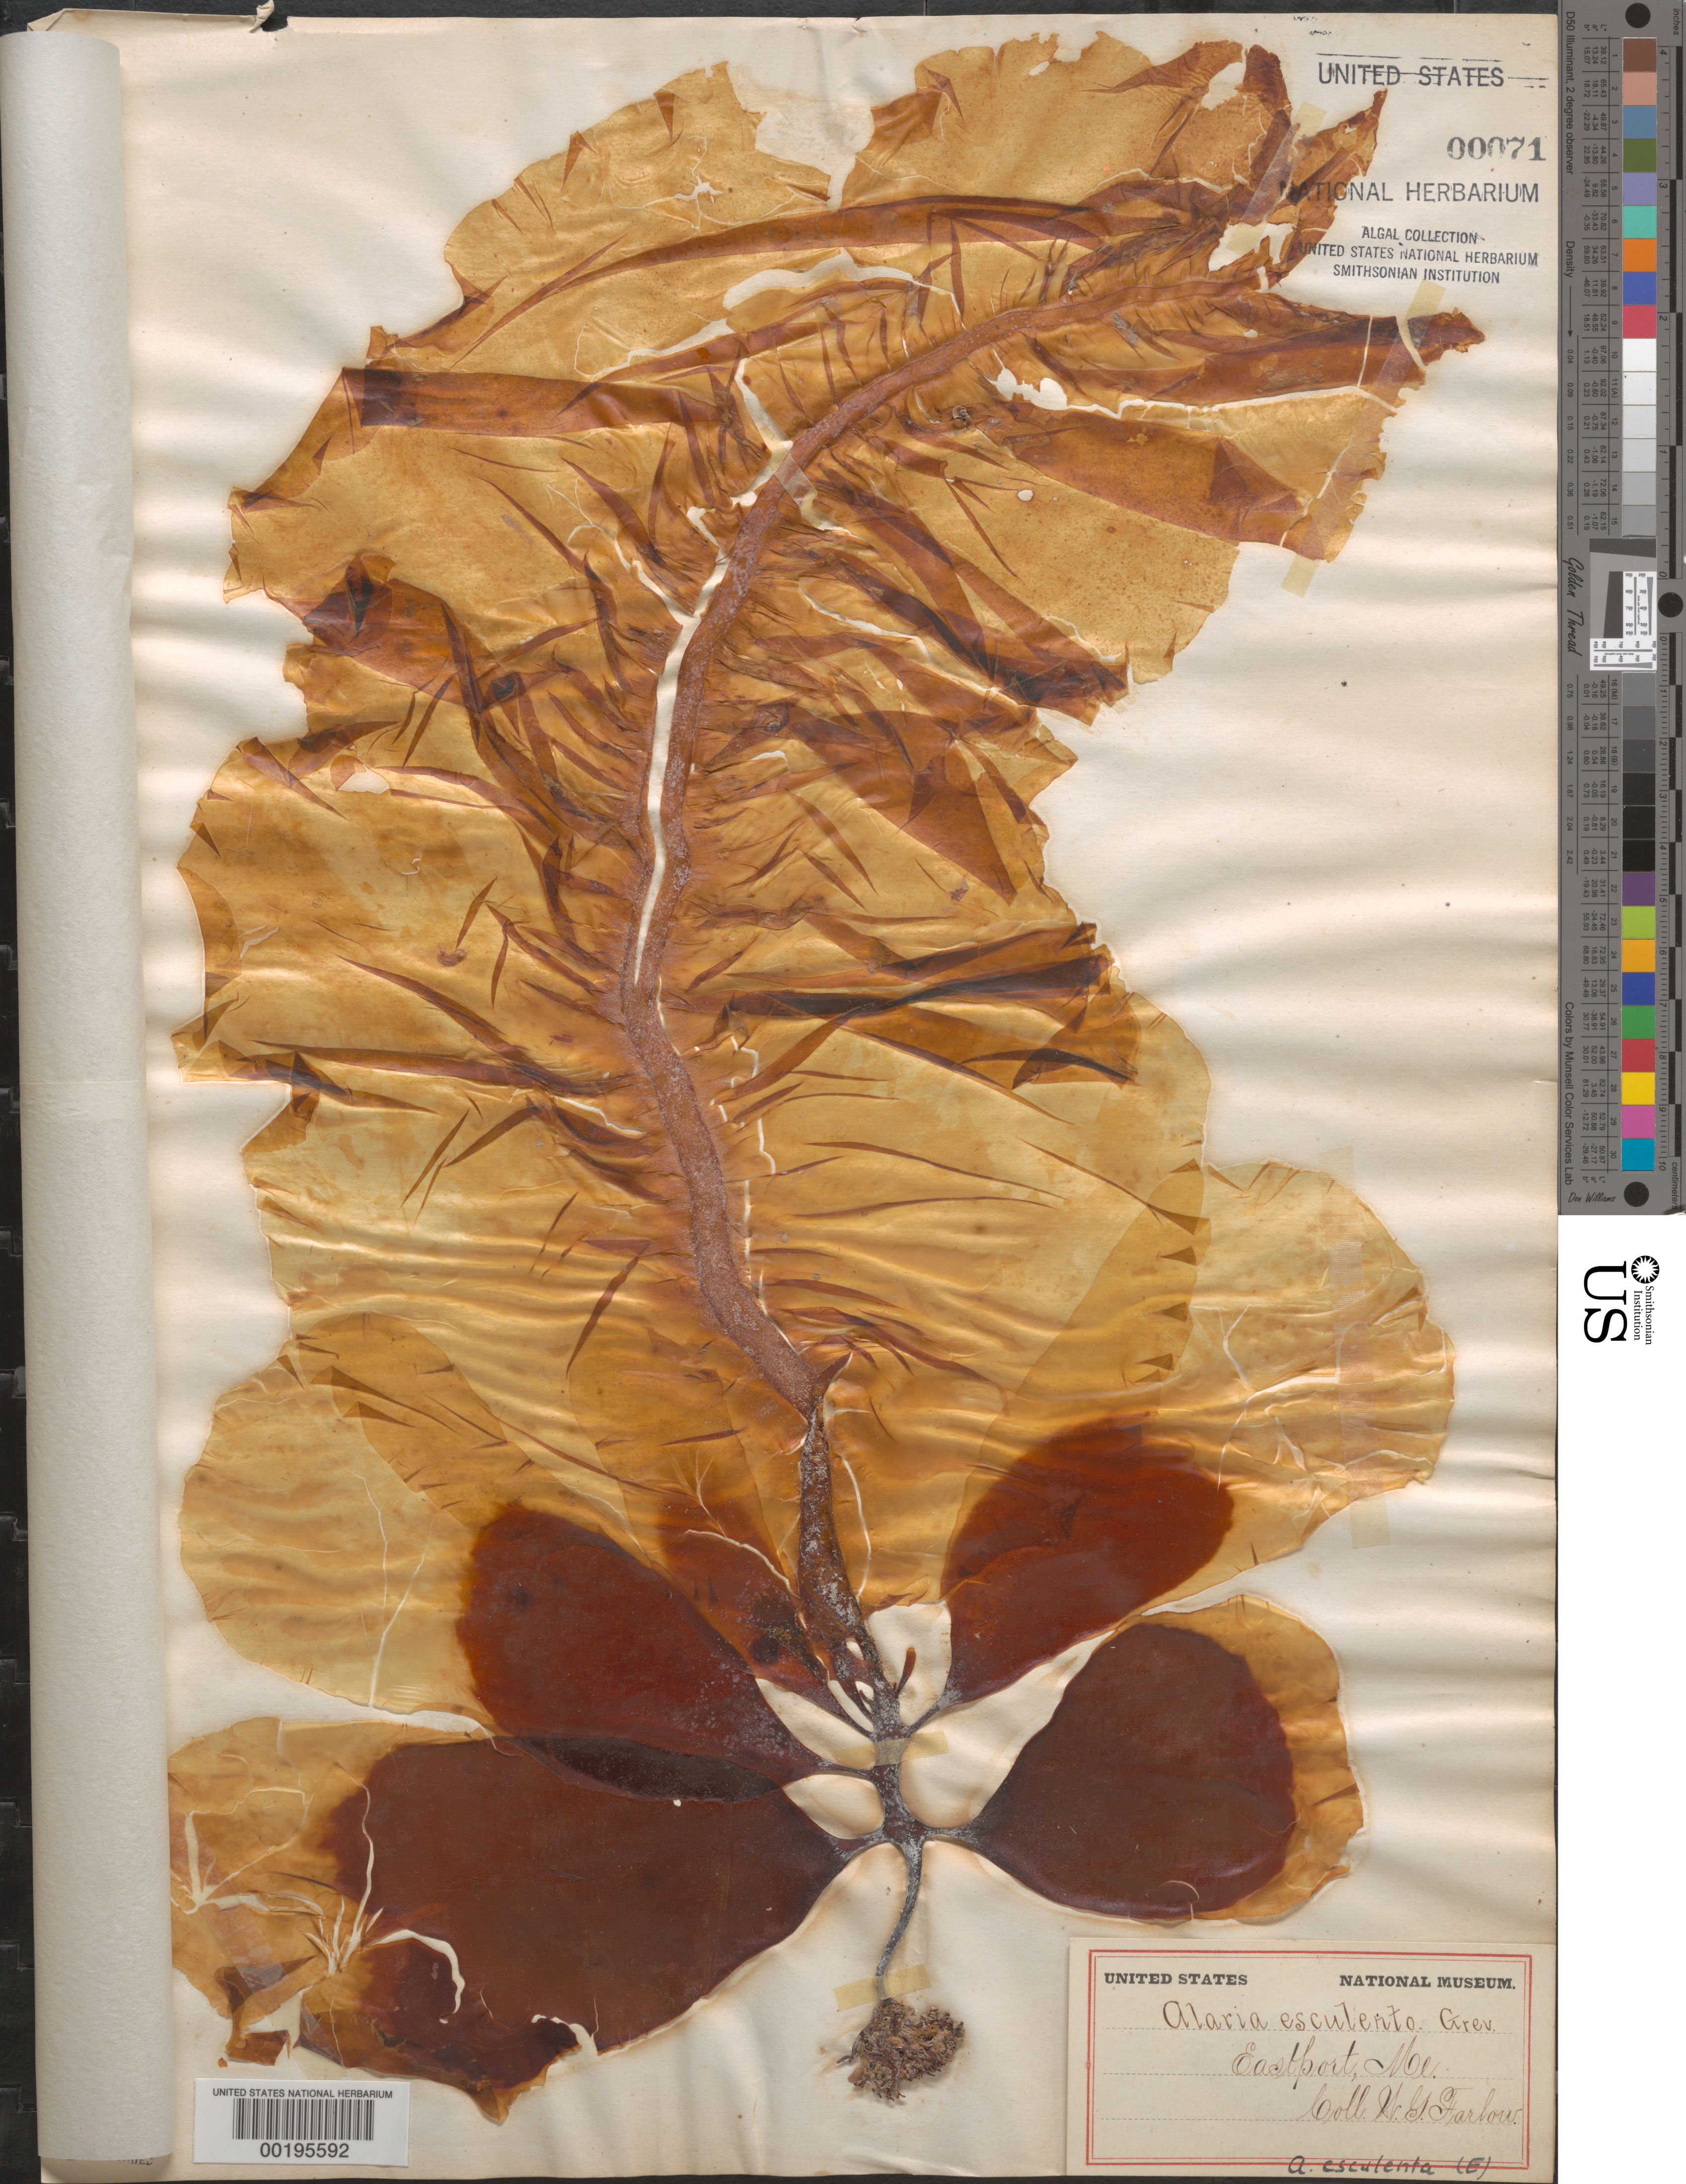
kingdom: Chromista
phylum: Ochrophyta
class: Phaeophyceae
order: Laminariales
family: Alariaceae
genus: Alaria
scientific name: Alaria esculenta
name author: (L.) Greville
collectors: W. G. Farlow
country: United States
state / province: Maine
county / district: Washington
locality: Eastport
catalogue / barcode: US 71